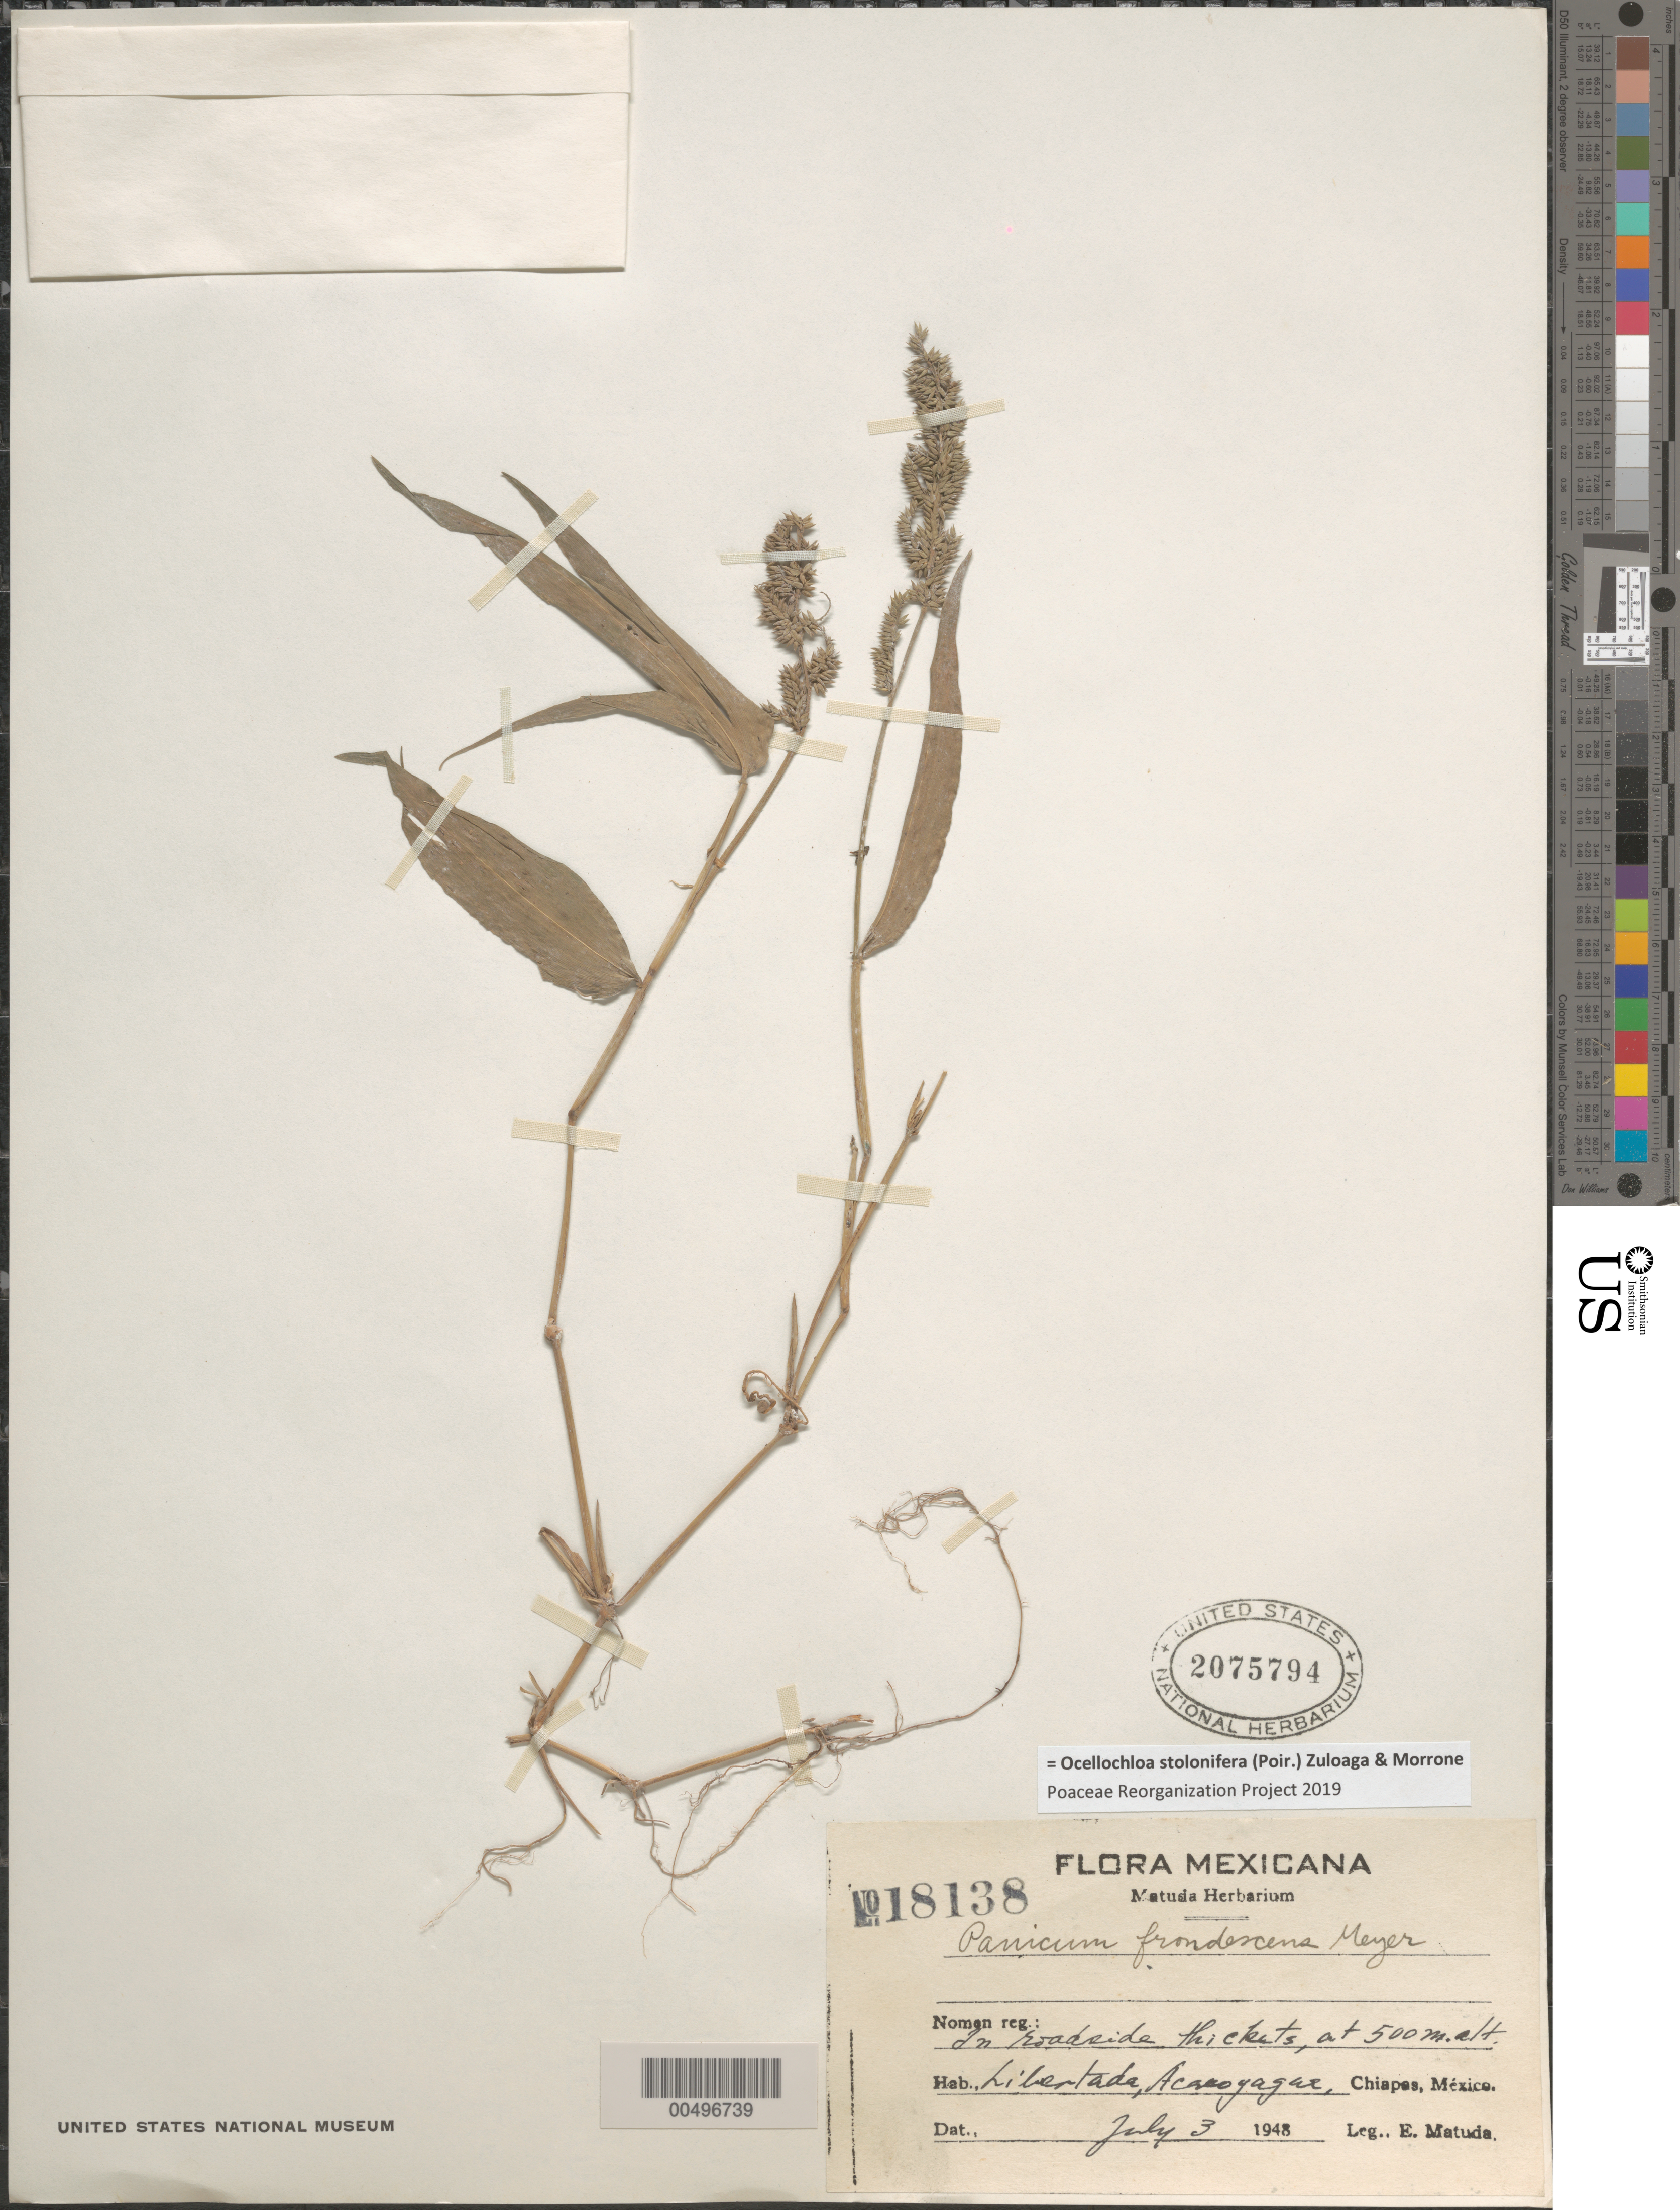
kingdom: Plantae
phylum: Tracheophyta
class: Liliopsida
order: Poales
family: Poaceae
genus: Panicum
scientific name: Panicum stoloniferum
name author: Poir. in Lam.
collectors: E. Matuda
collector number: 18138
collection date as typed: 3 Jul 1948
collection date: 1948-07-03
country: Mexico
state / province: Chiapas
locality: Libertada, Acazoyagaz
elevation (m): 500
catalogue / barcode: US 2075794